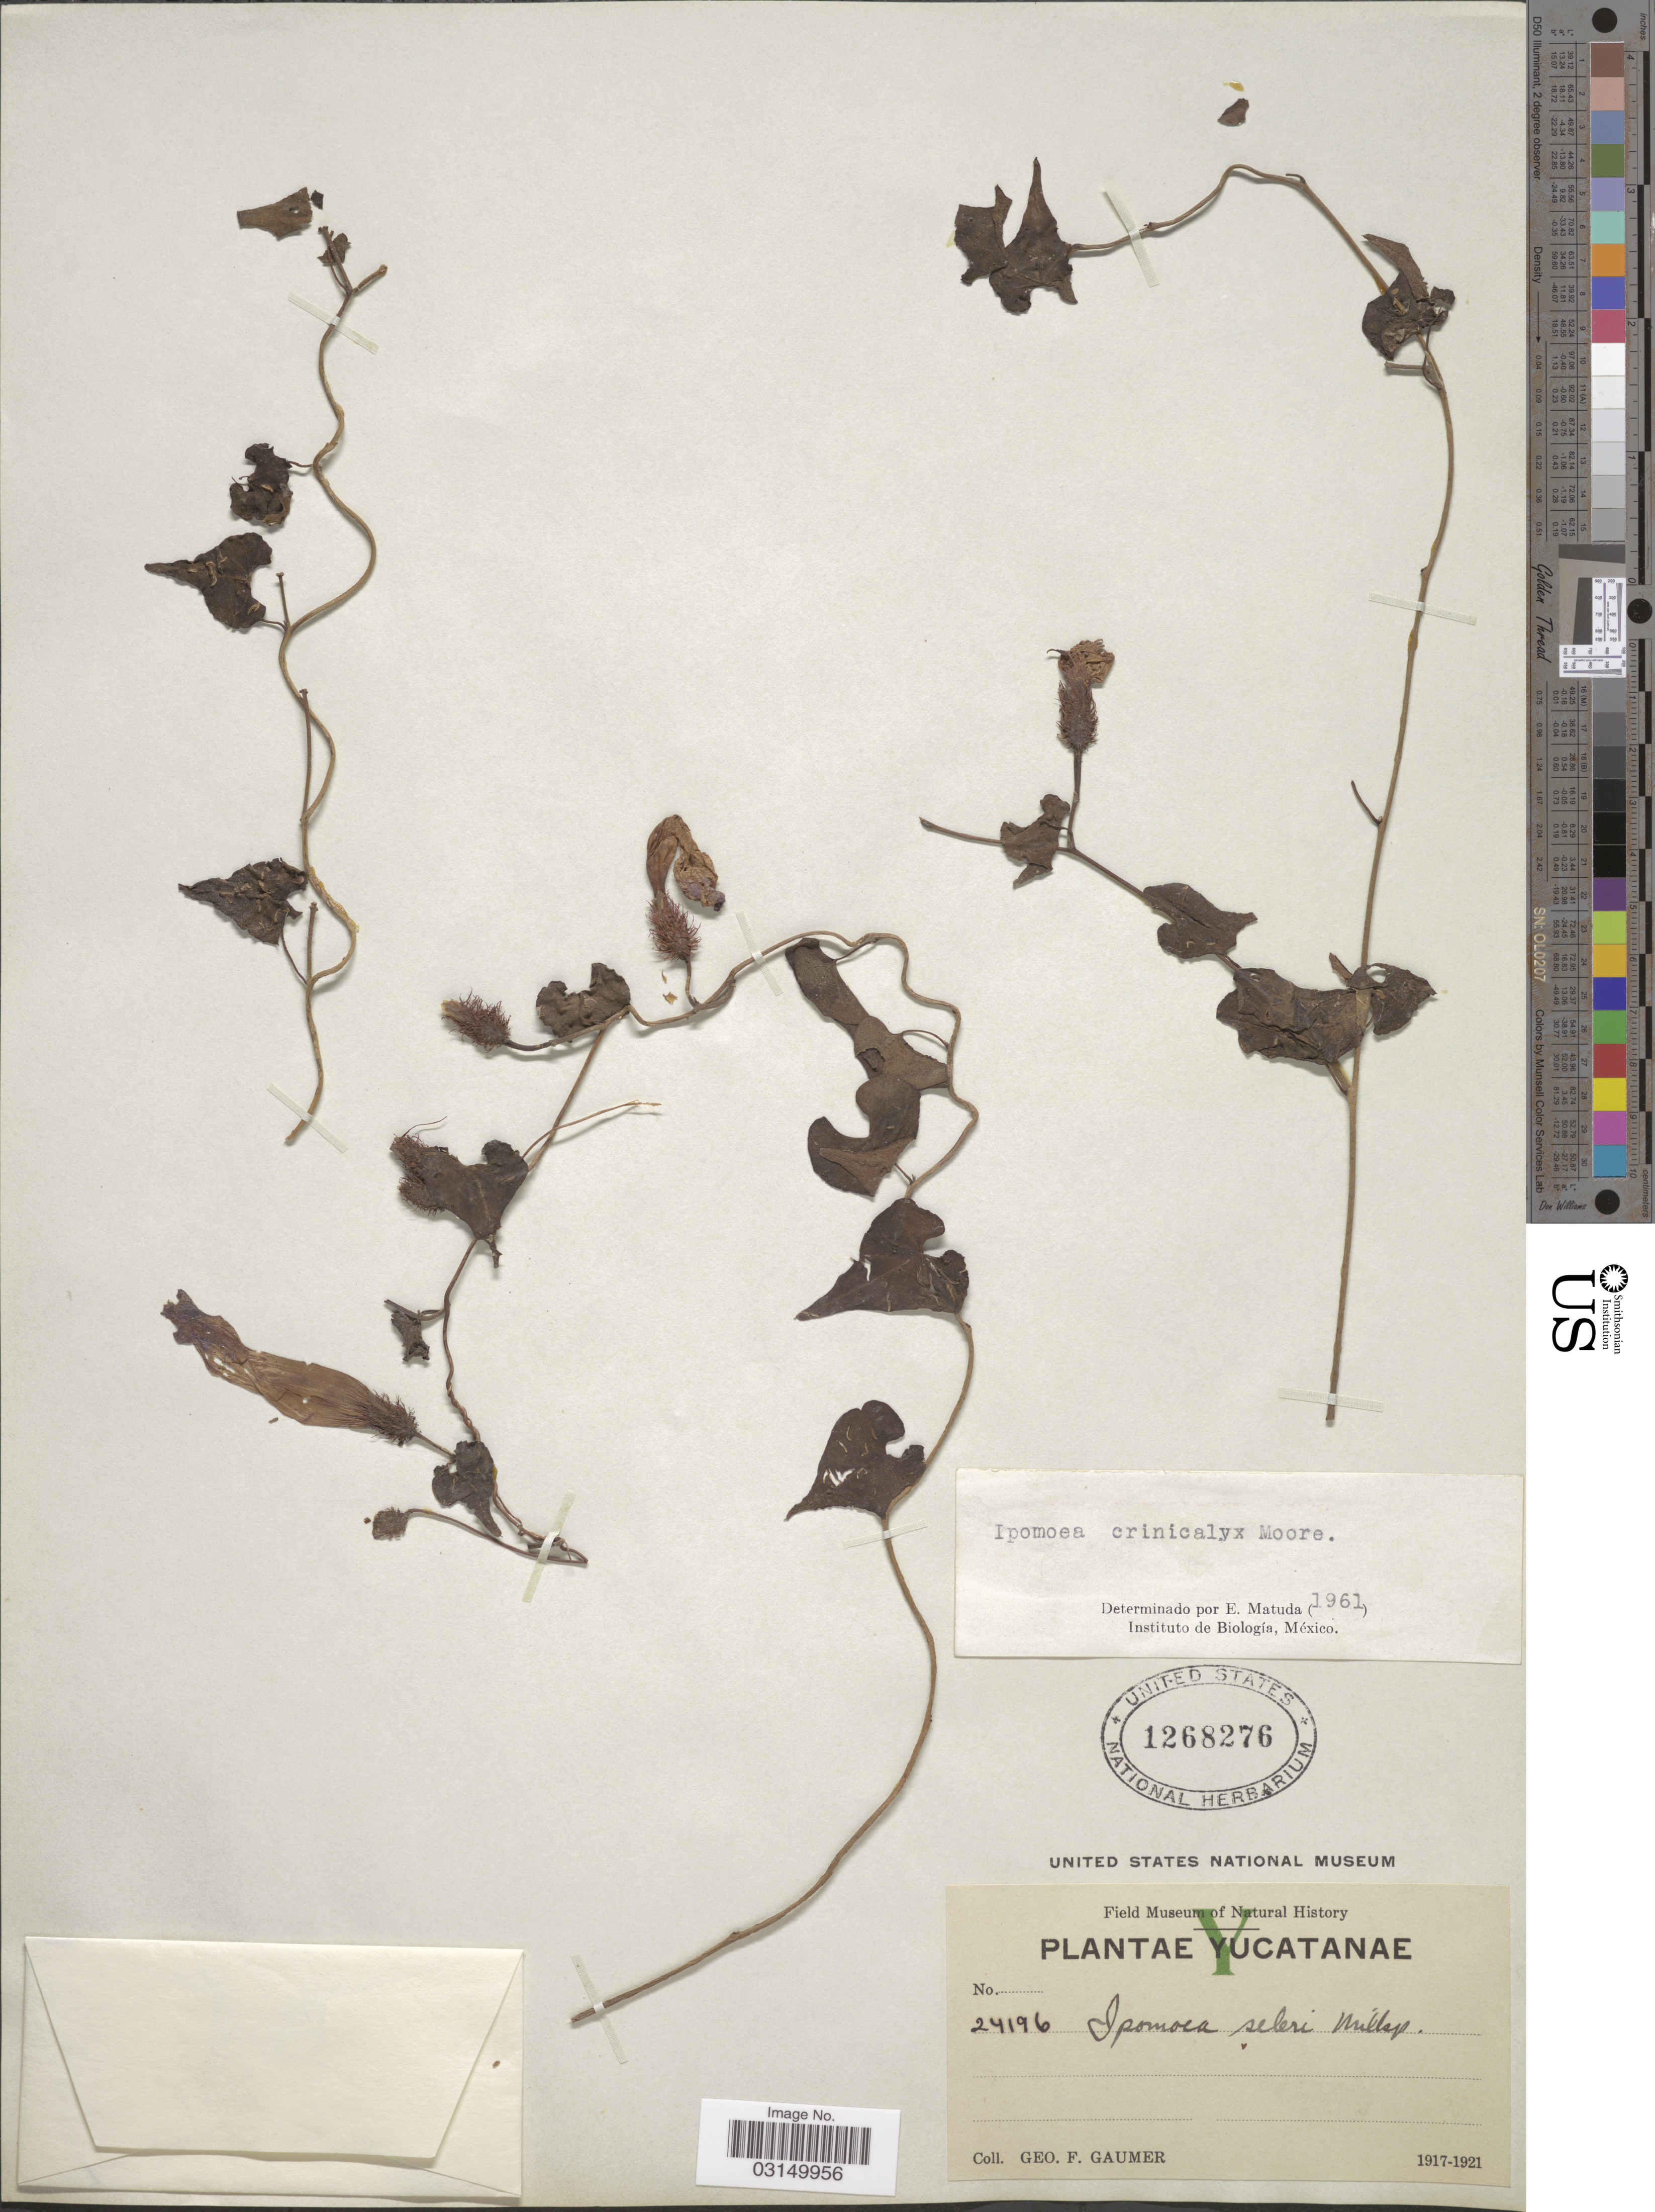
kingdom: Plantae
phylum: Tracheophyta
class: Magnoliopsida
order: Solanales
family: Convolvulaceae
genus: Ipomoea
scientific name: Ipomoea crinicalyx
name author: S. Moore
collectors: G. F. Gaumer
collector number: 24196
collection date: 1917/1921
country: Mexico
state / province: Yucatán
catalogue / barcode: US 1268276